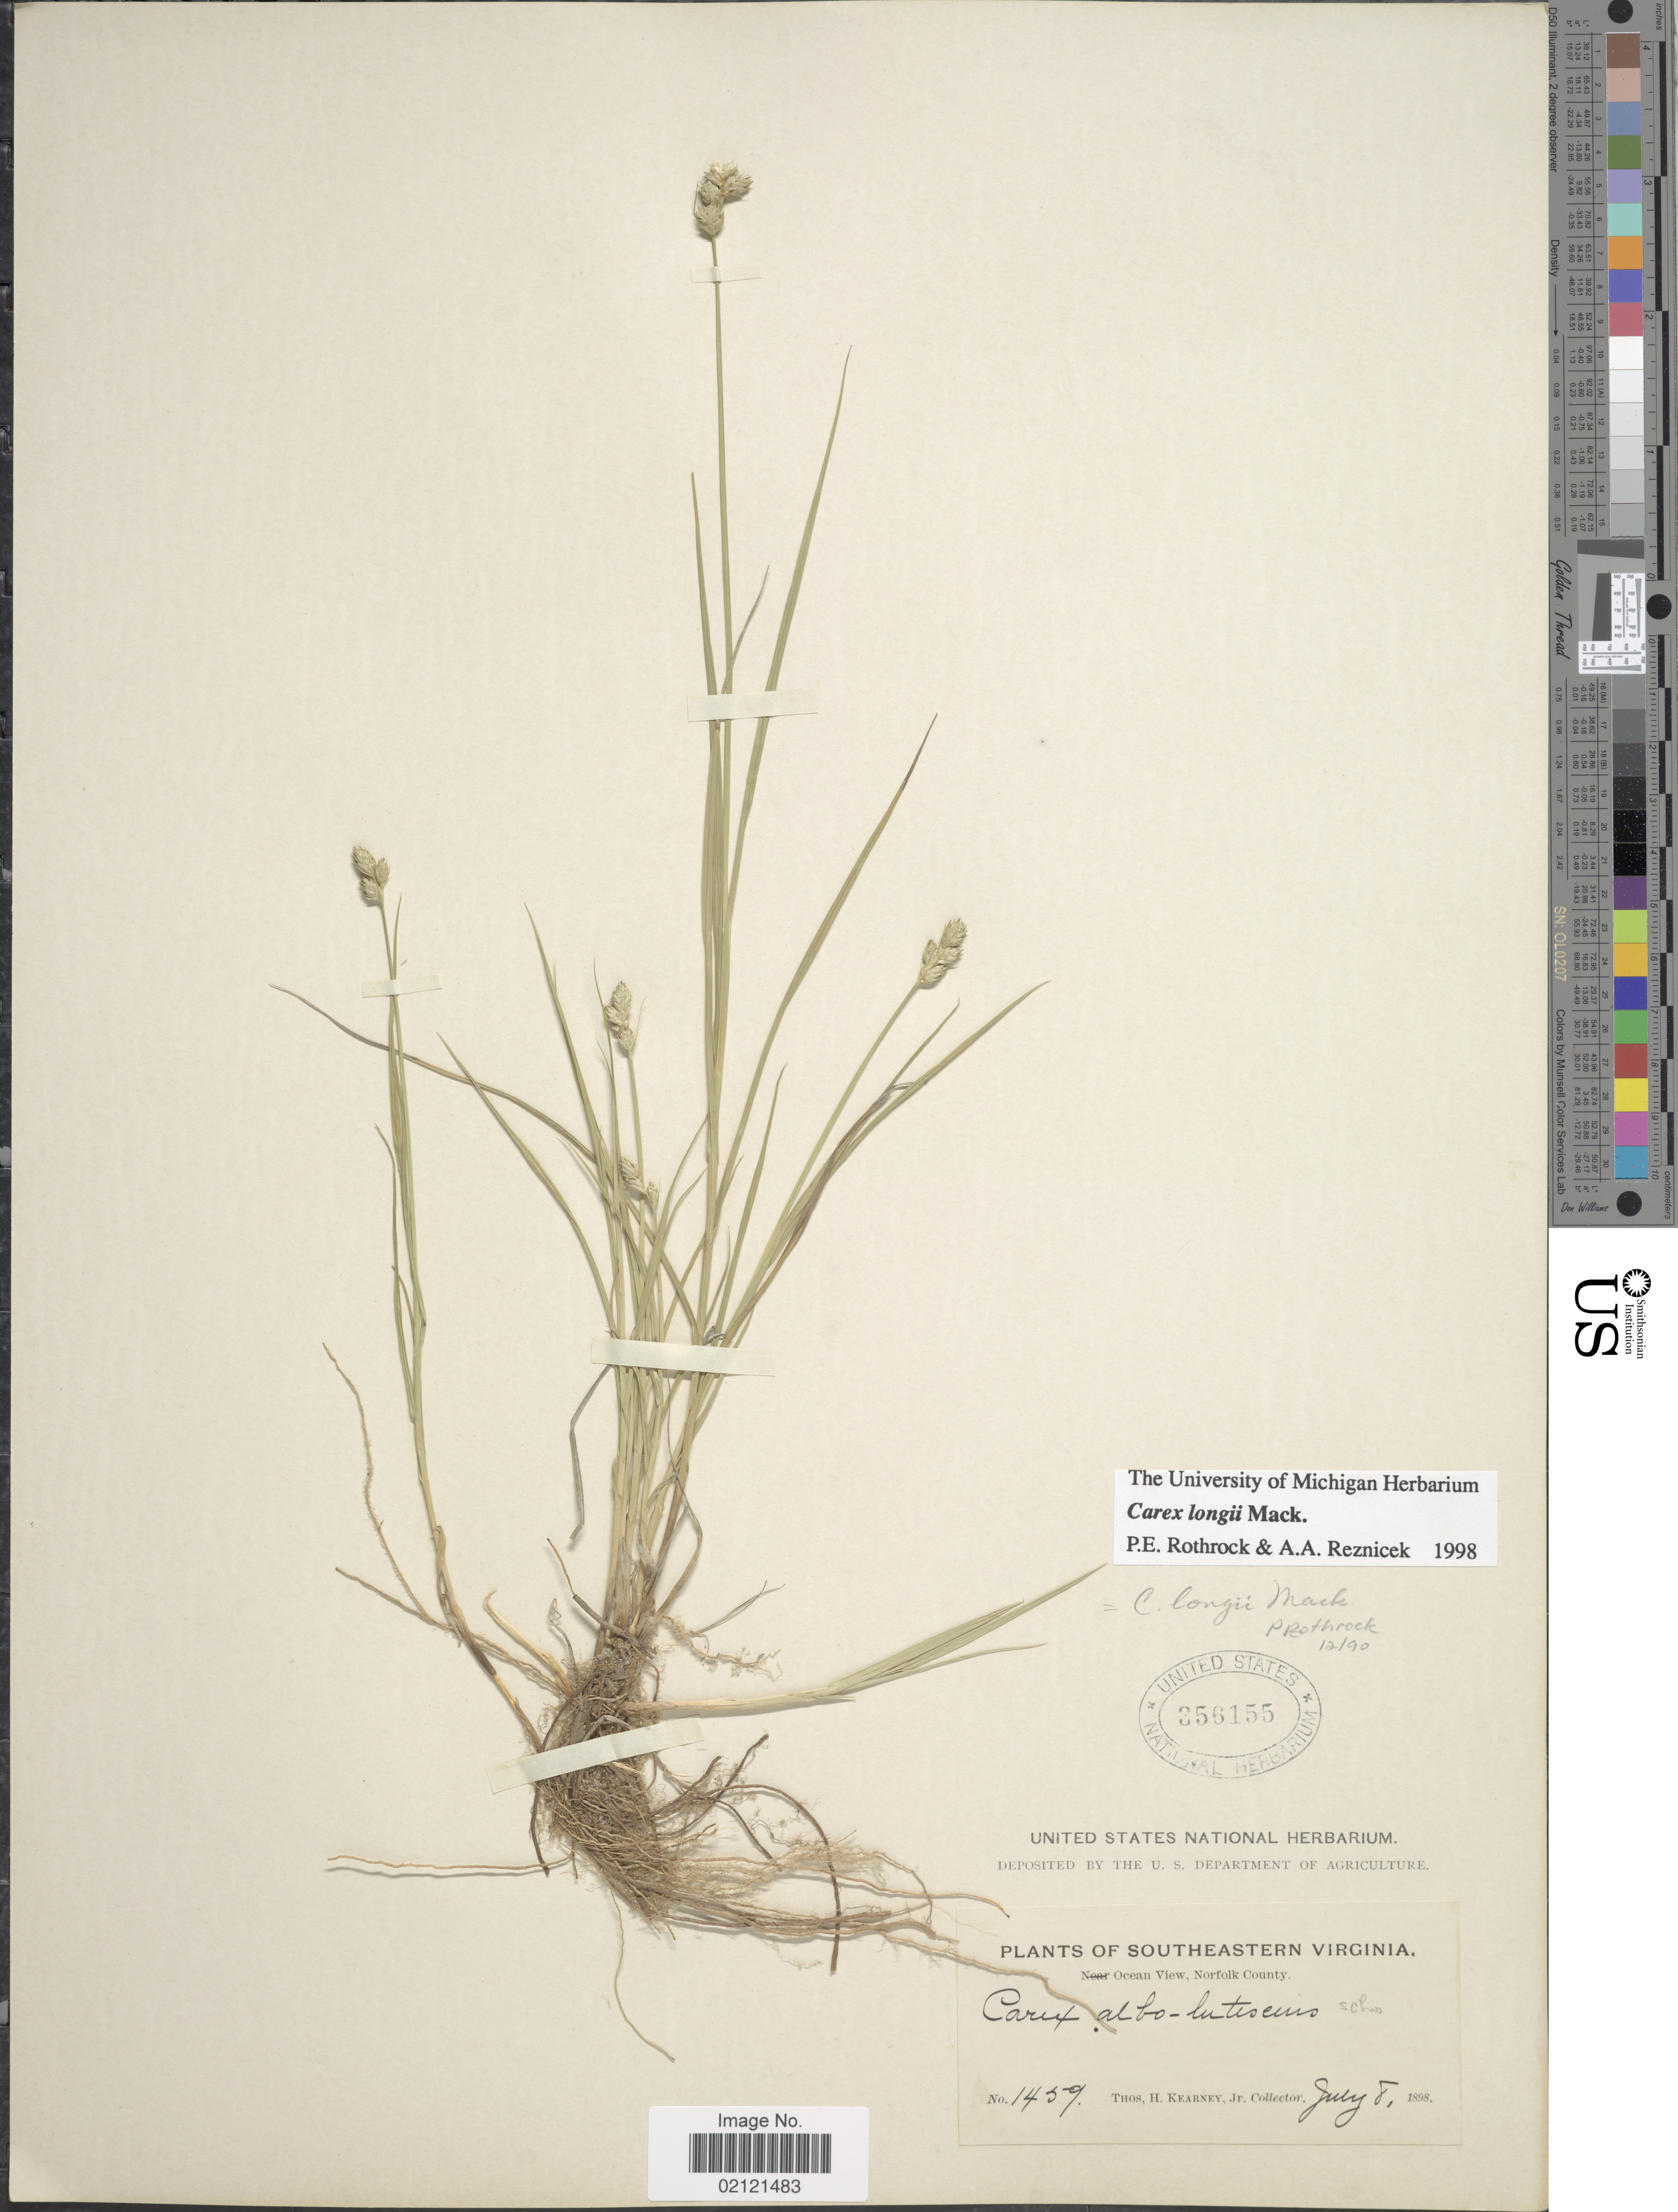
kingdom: Plantae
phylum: Tracheophyta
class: Liliopsida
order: Poales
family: Cyperaceae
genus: Carex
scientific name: Carex longii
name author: Mack.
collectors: T. H. Kearney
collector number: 1459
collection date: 1898-07-08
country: United States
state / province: Virginia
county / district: City of Norfolk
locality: Southeastern Virginia, Ocean View, Norfolk County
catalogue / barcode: US 356155